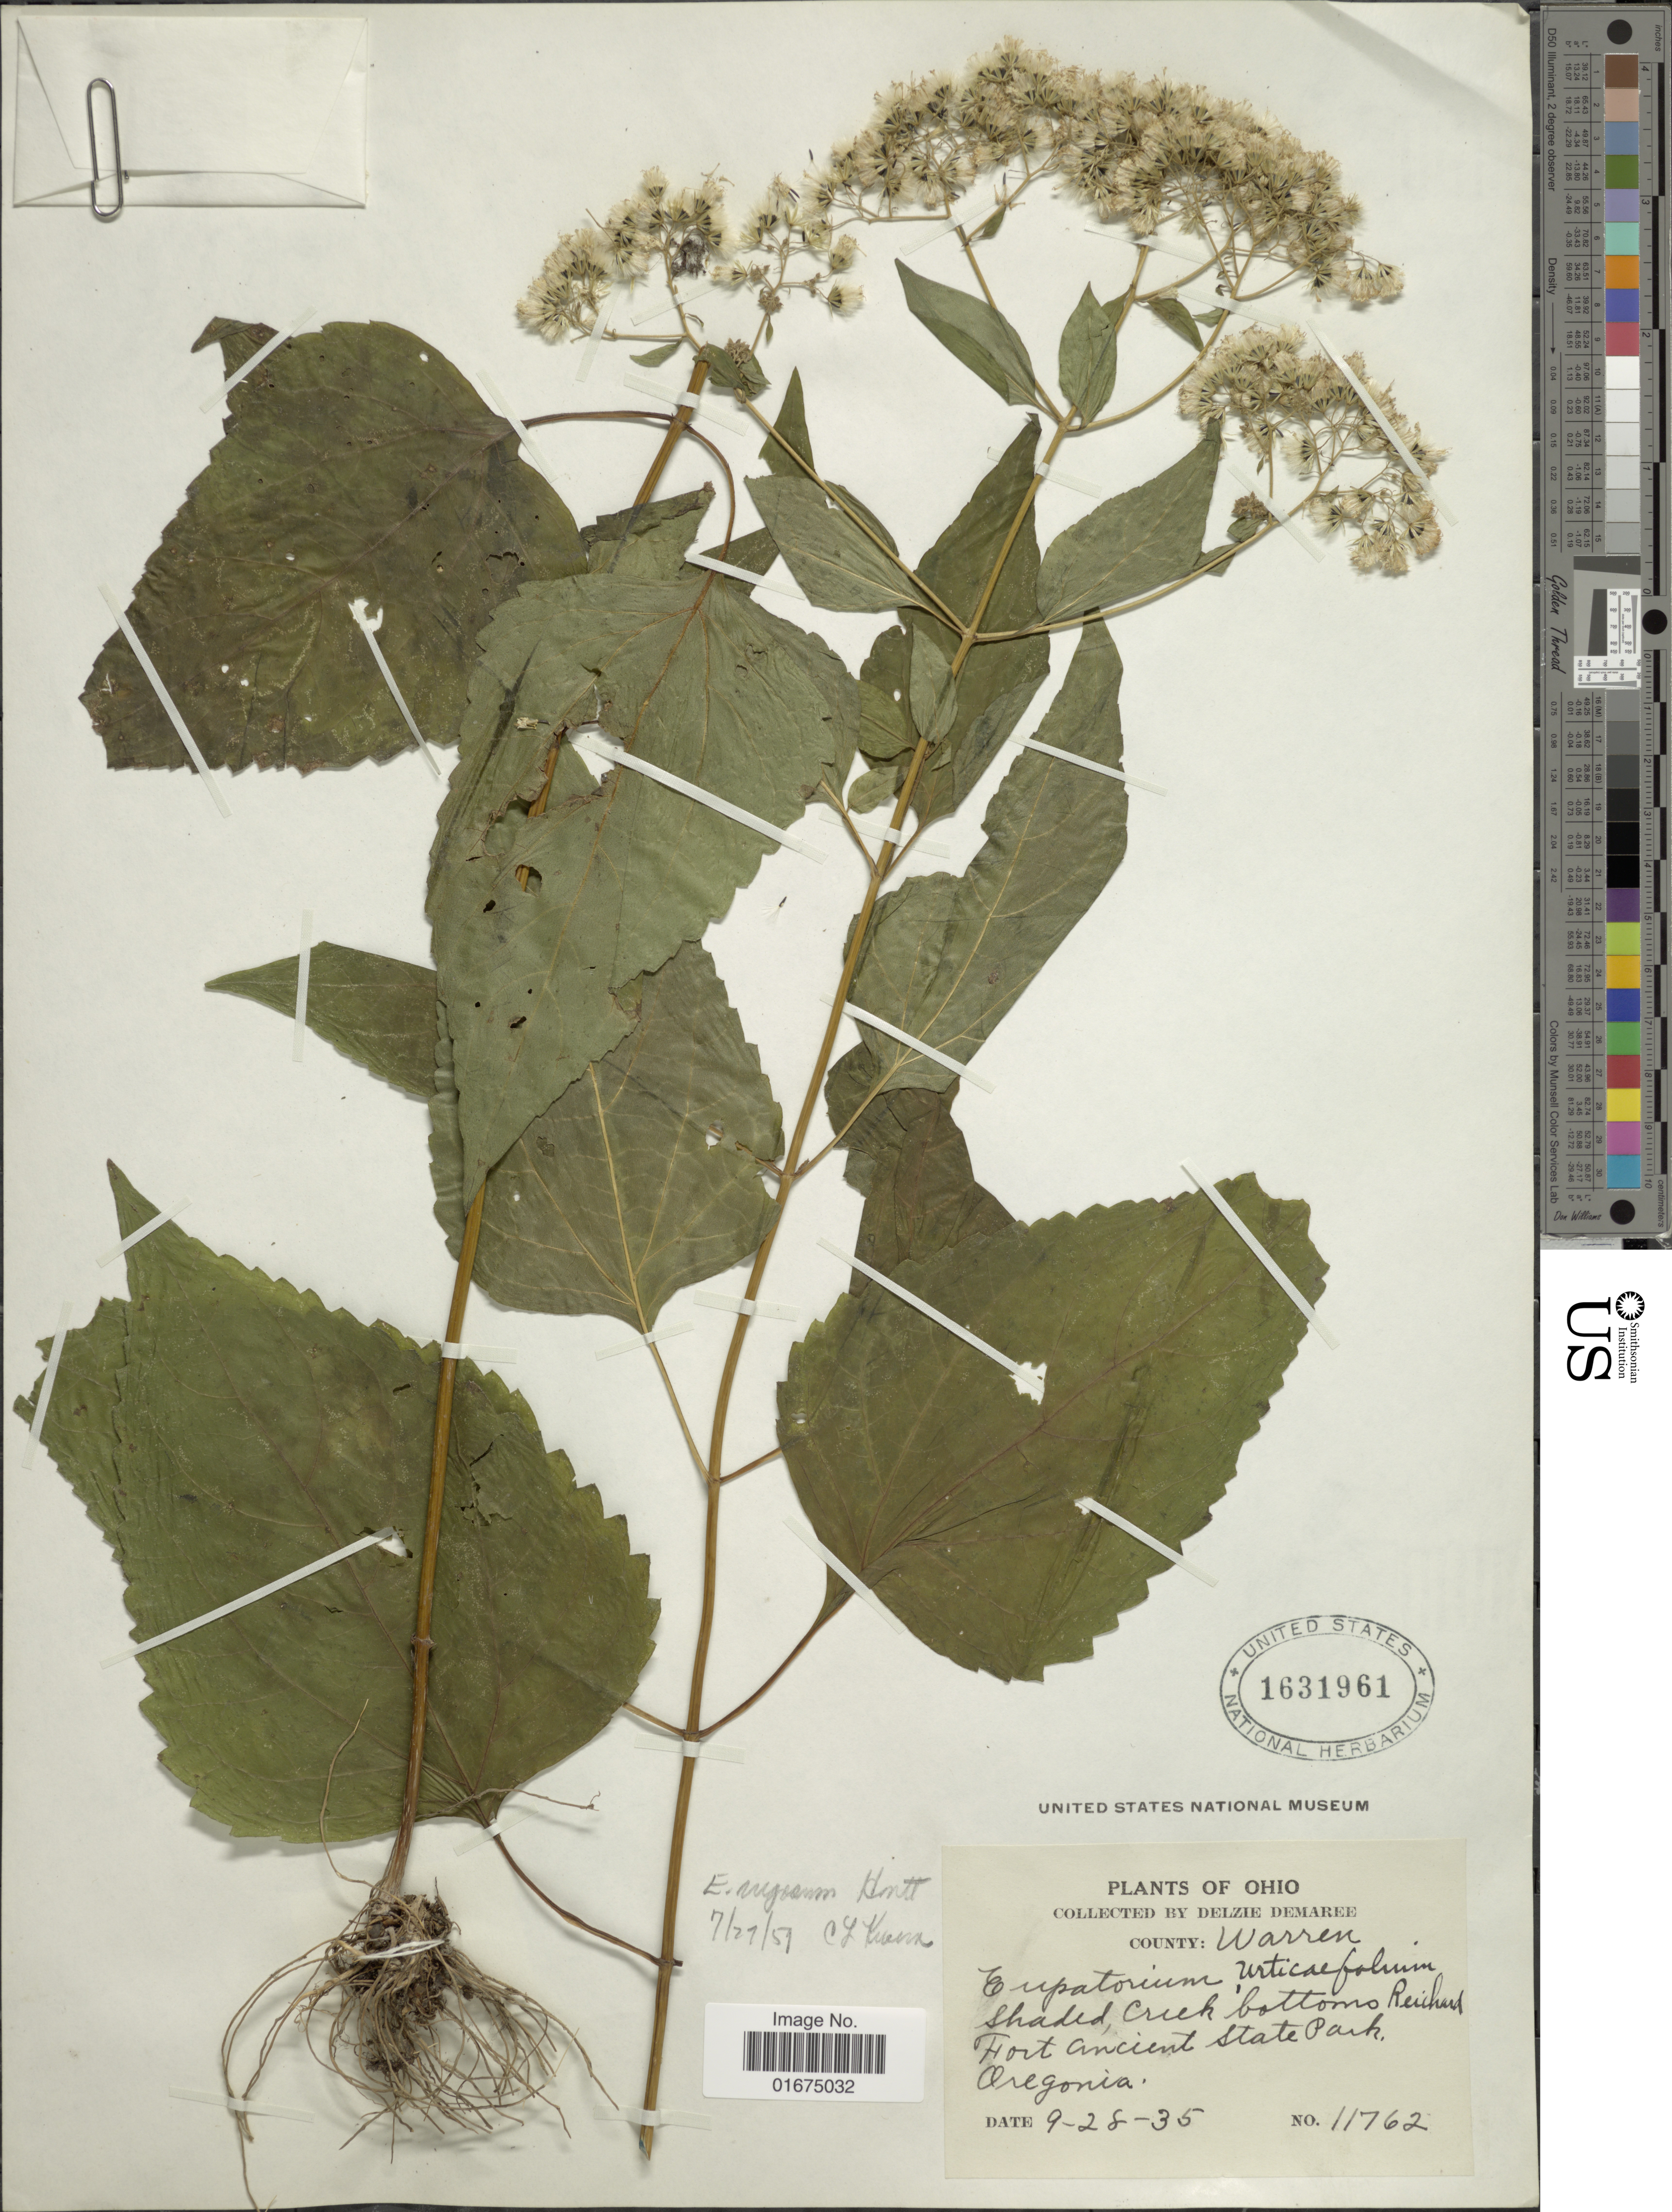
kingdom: Plantae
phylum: Tracheophyta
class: Magnoliopsida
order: Asterales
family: Asteraceae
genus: Ageratina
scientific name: Ageratina altissima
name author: (L.) R.M. King & H. Rob.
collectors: D. Demaree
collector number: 11762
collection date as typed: Transcribed d/m/y: 28/9/35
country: United States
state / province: Ohio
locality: Shaded Creek bottoms, Fort ancient State Park, Oregonia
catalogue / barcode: US 1631961